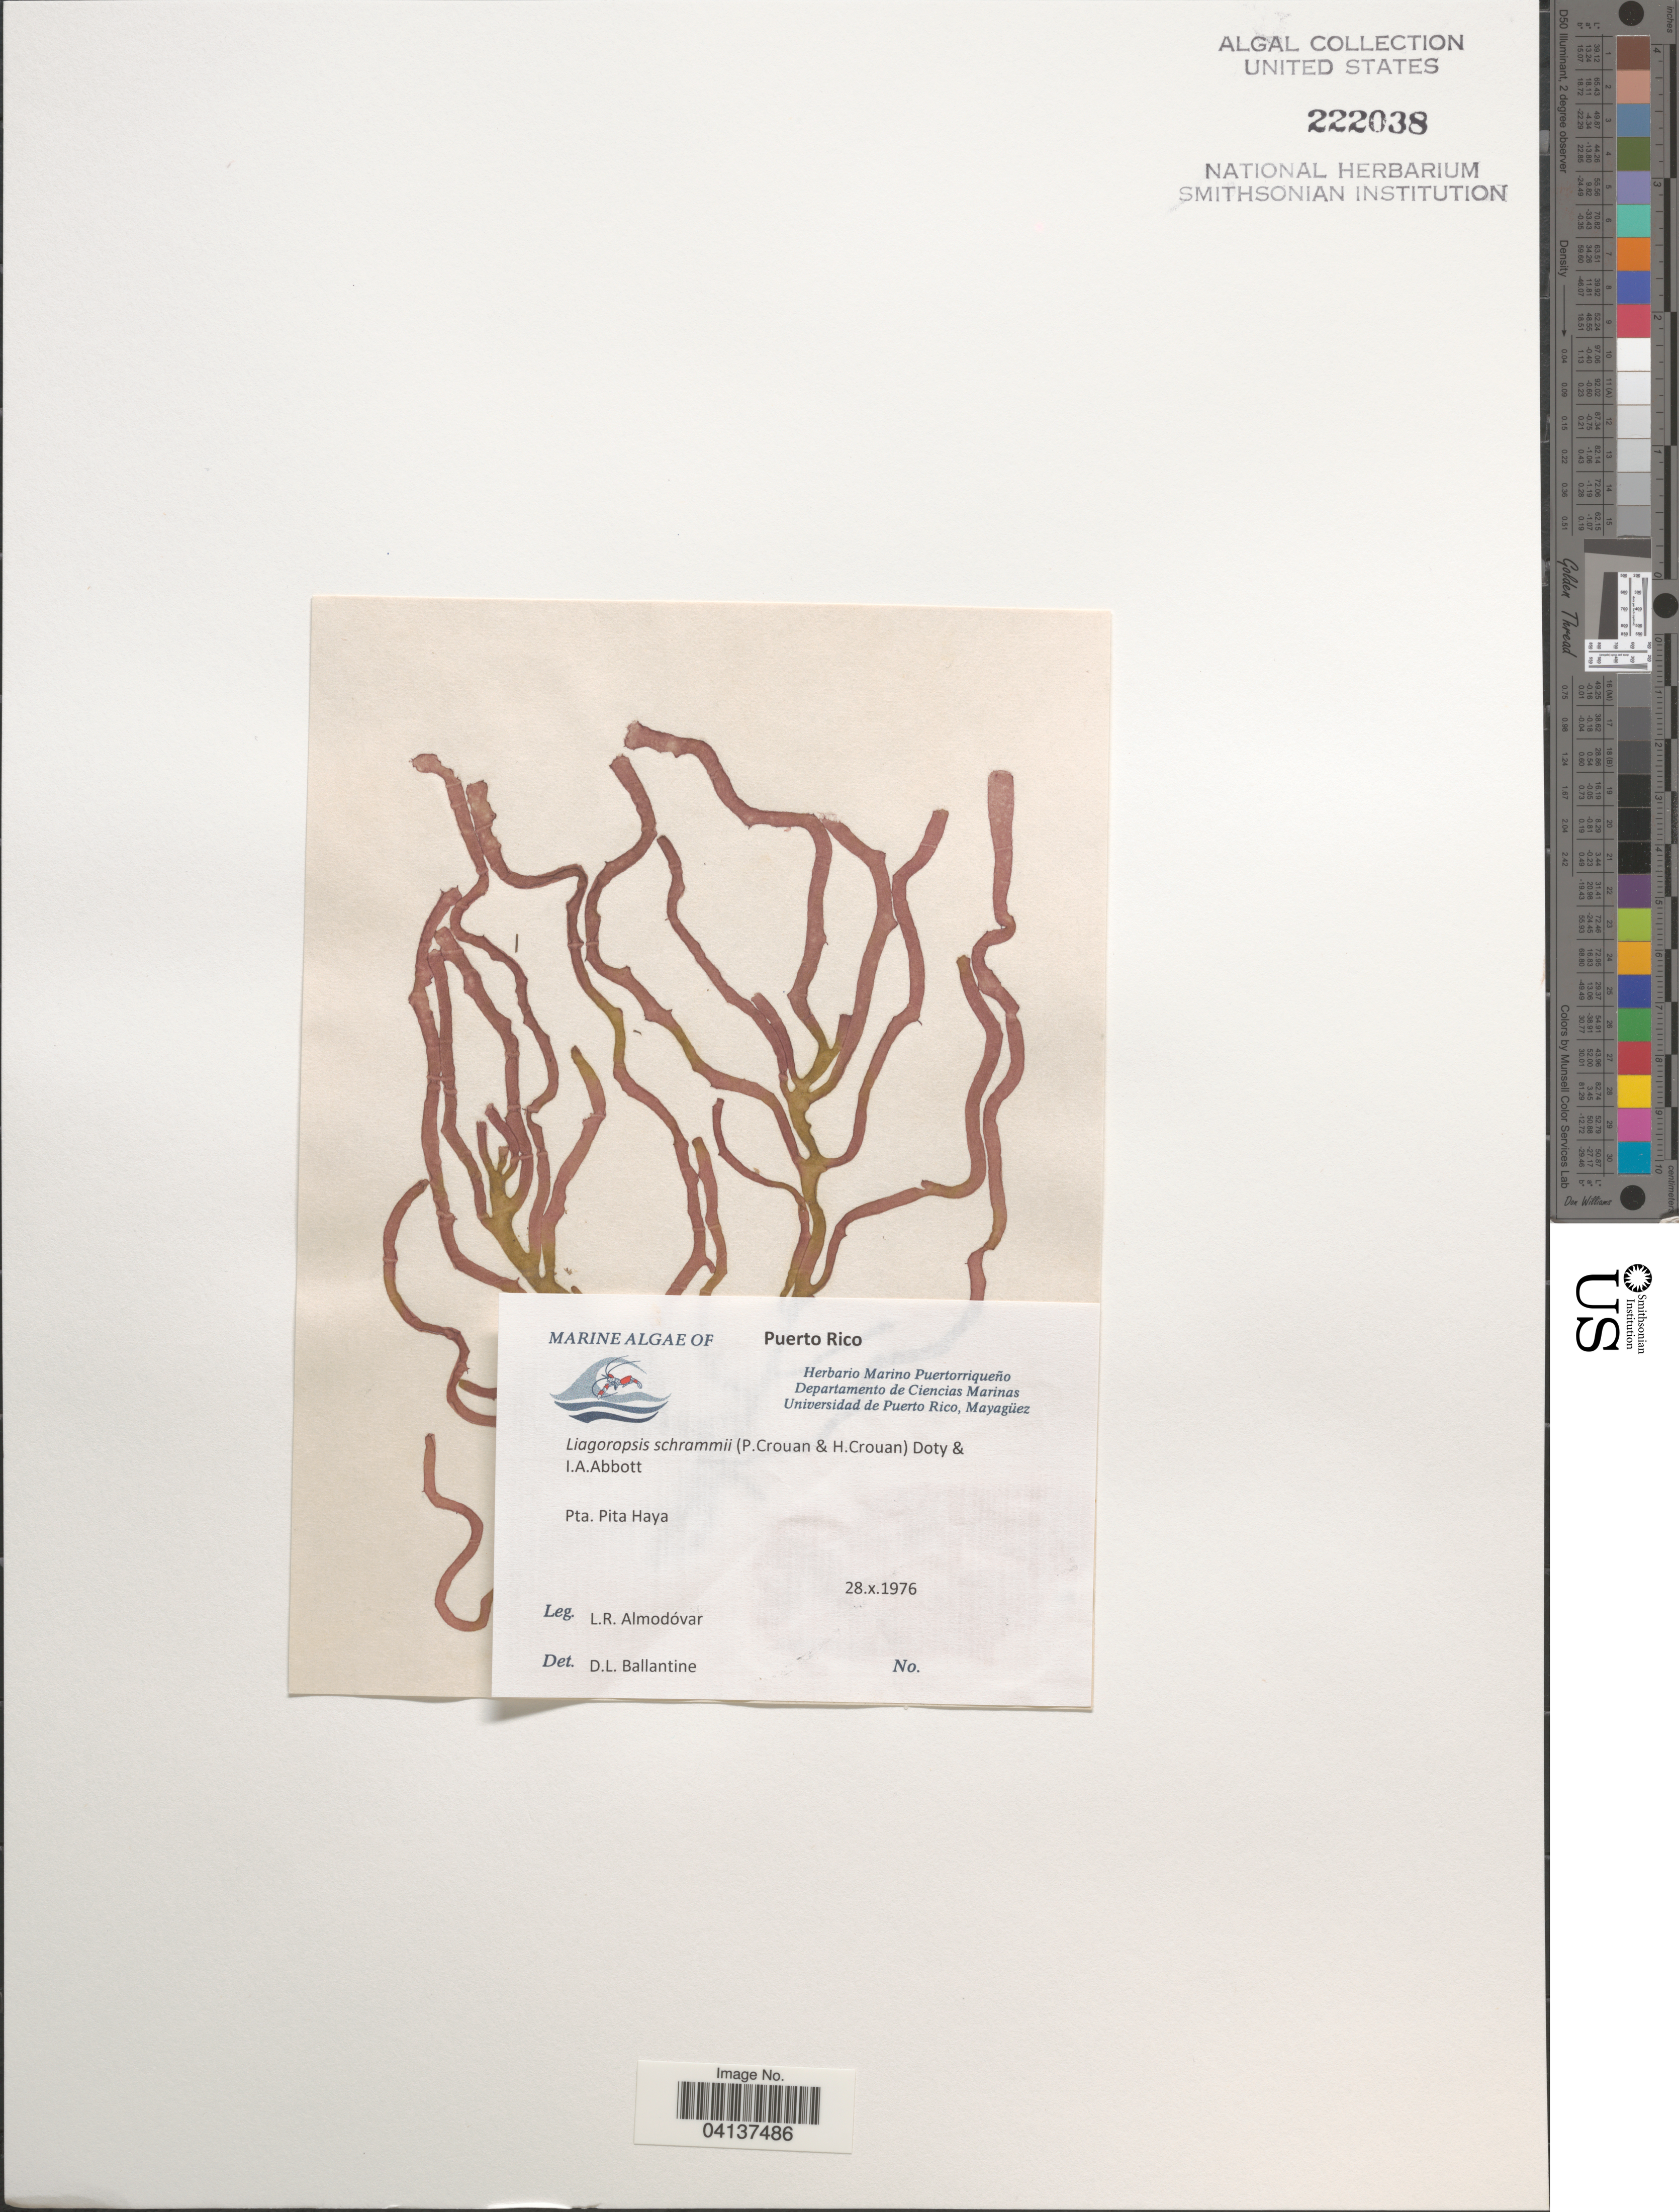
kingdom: Plantae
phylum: Rhodophyta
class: Florideophyceae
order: Nemaliales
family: Liagoraceae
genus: Liagoropsis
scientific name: Liagoropsis schrammii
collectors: L. Almodovar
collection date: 1976-10-28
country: Puerto Rico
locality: Pta. Pita Haya.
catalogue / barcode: US 222038